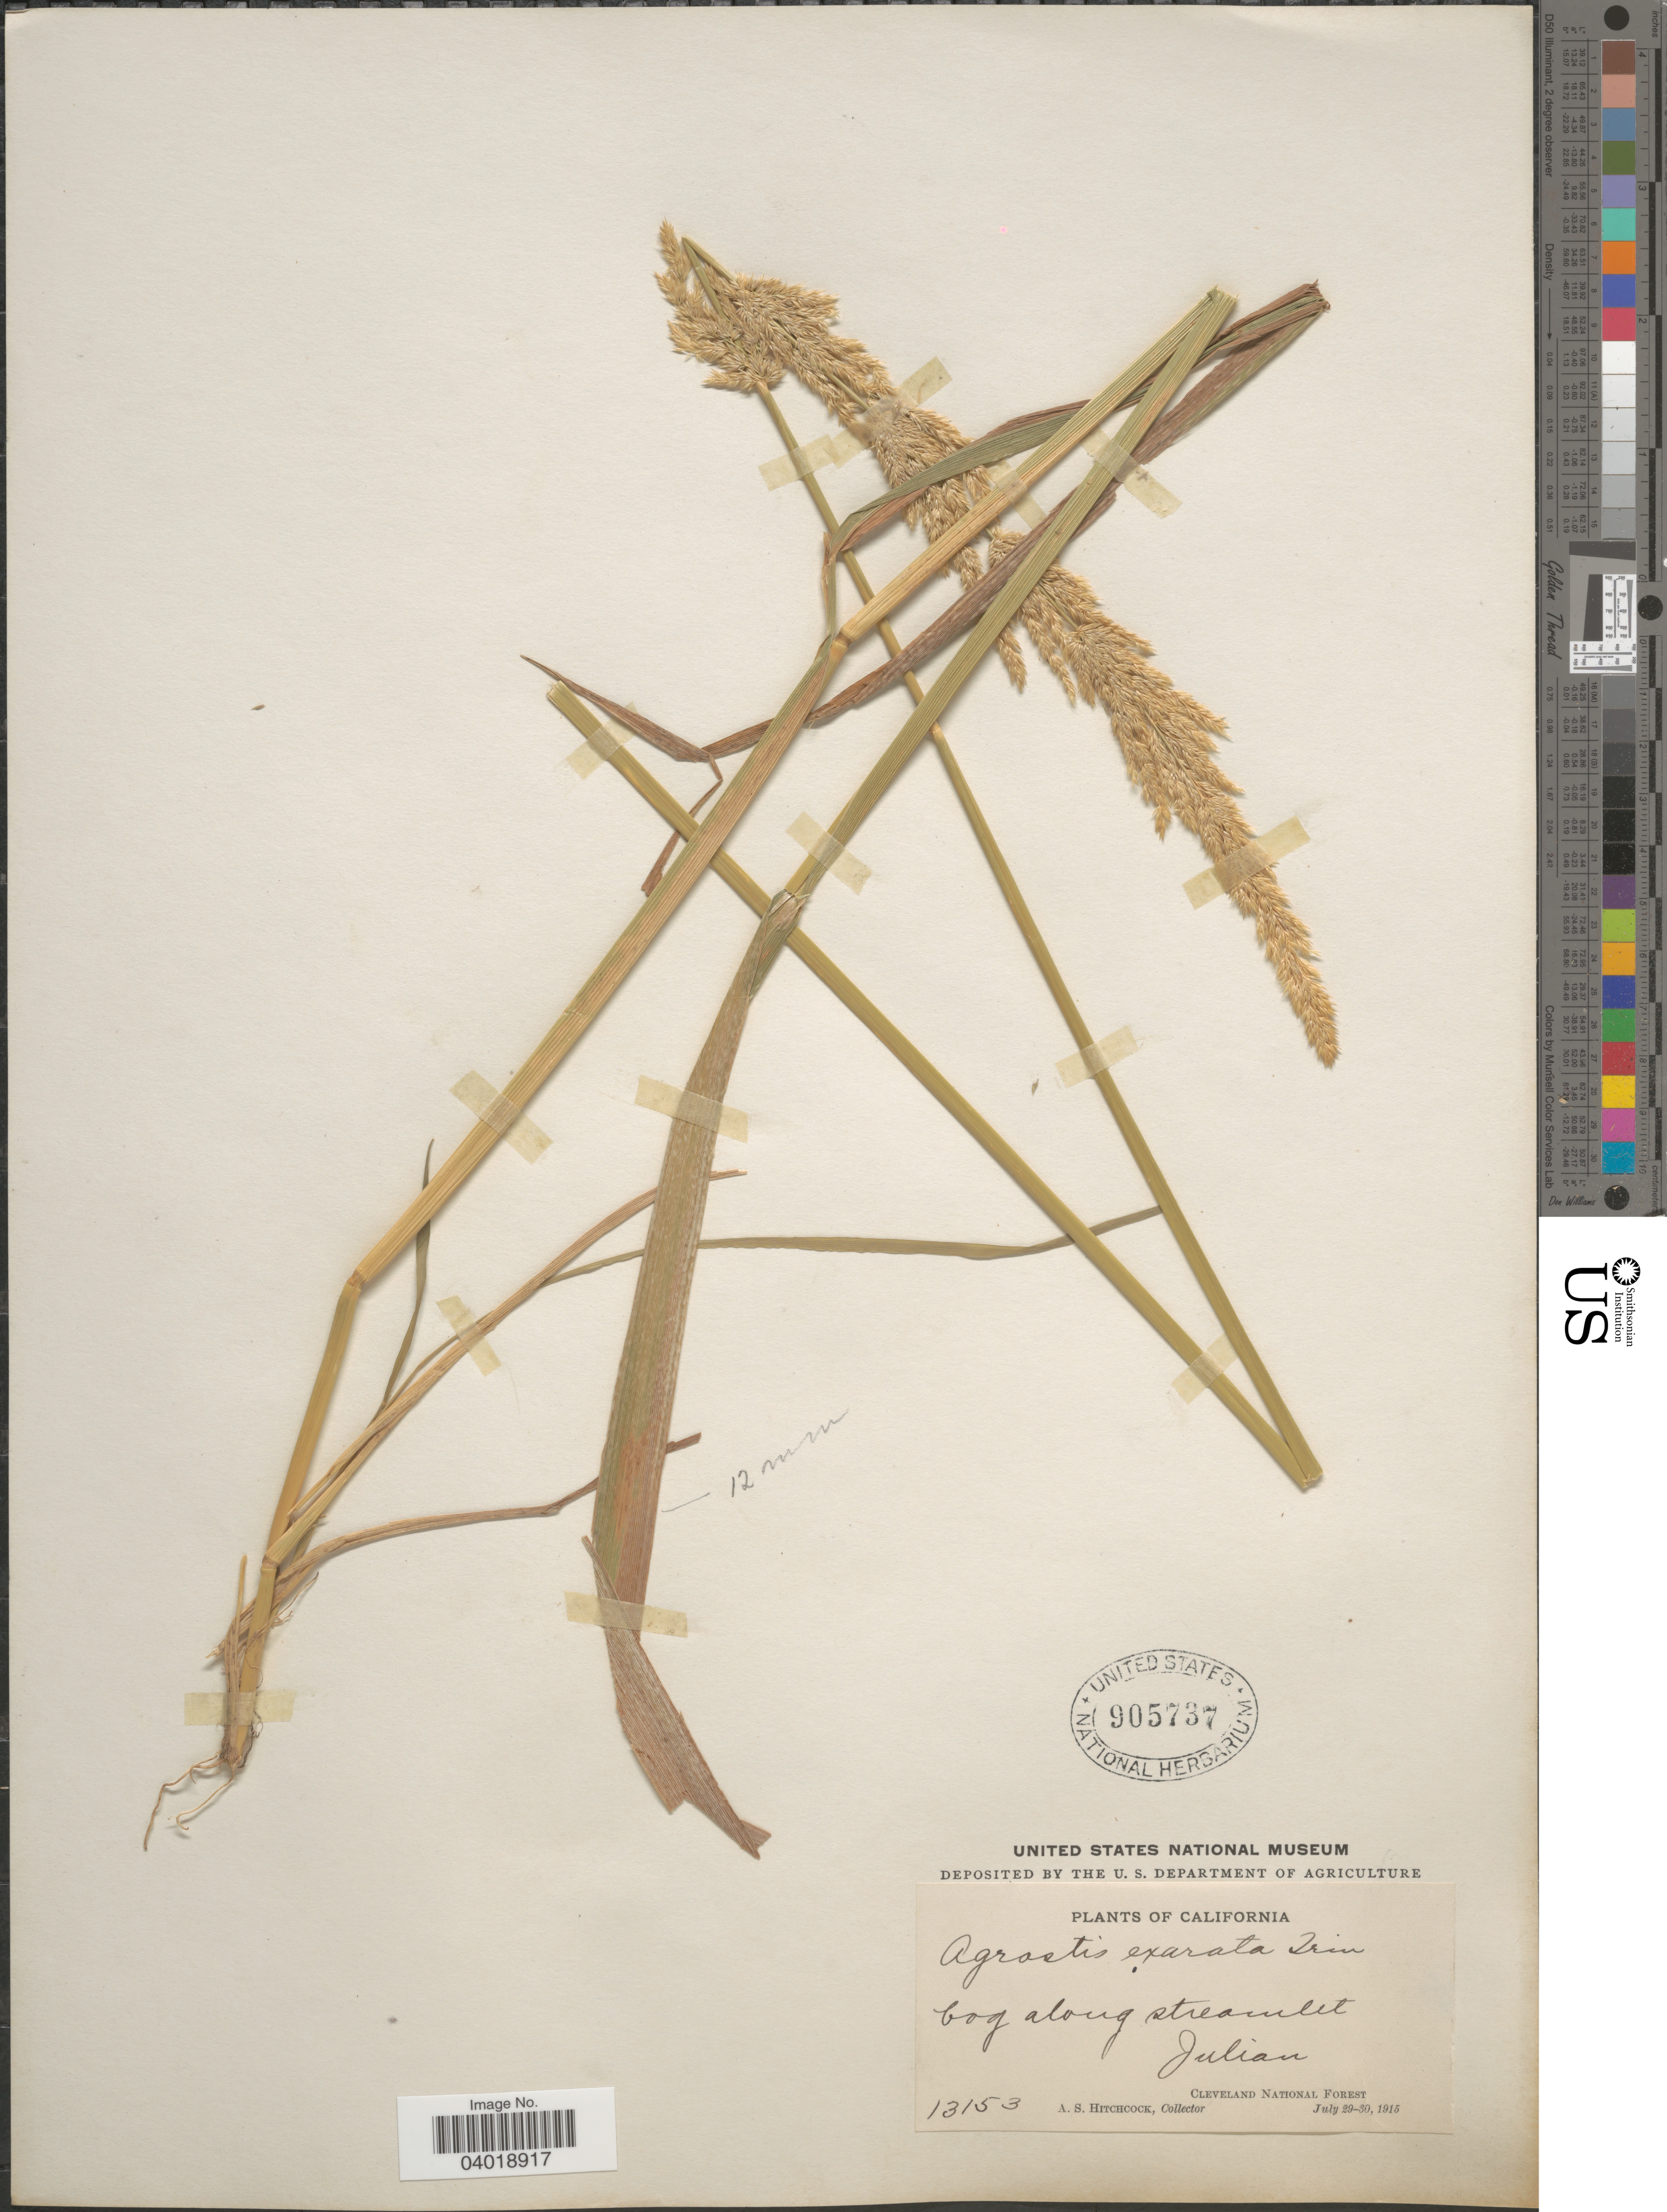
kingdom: Plantae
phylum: Tracheophyta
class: Liliopsida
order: Poales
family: Poaceae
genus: Agrostis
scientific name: Agrostis exarata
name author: Trin.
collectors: A. S. Hitchcock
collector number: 13153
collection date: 1915-07-29/1915-07-30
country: United States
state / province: California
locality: Bog along streamlet. Julian. Cleveland National Forest.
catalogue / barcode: US 905737